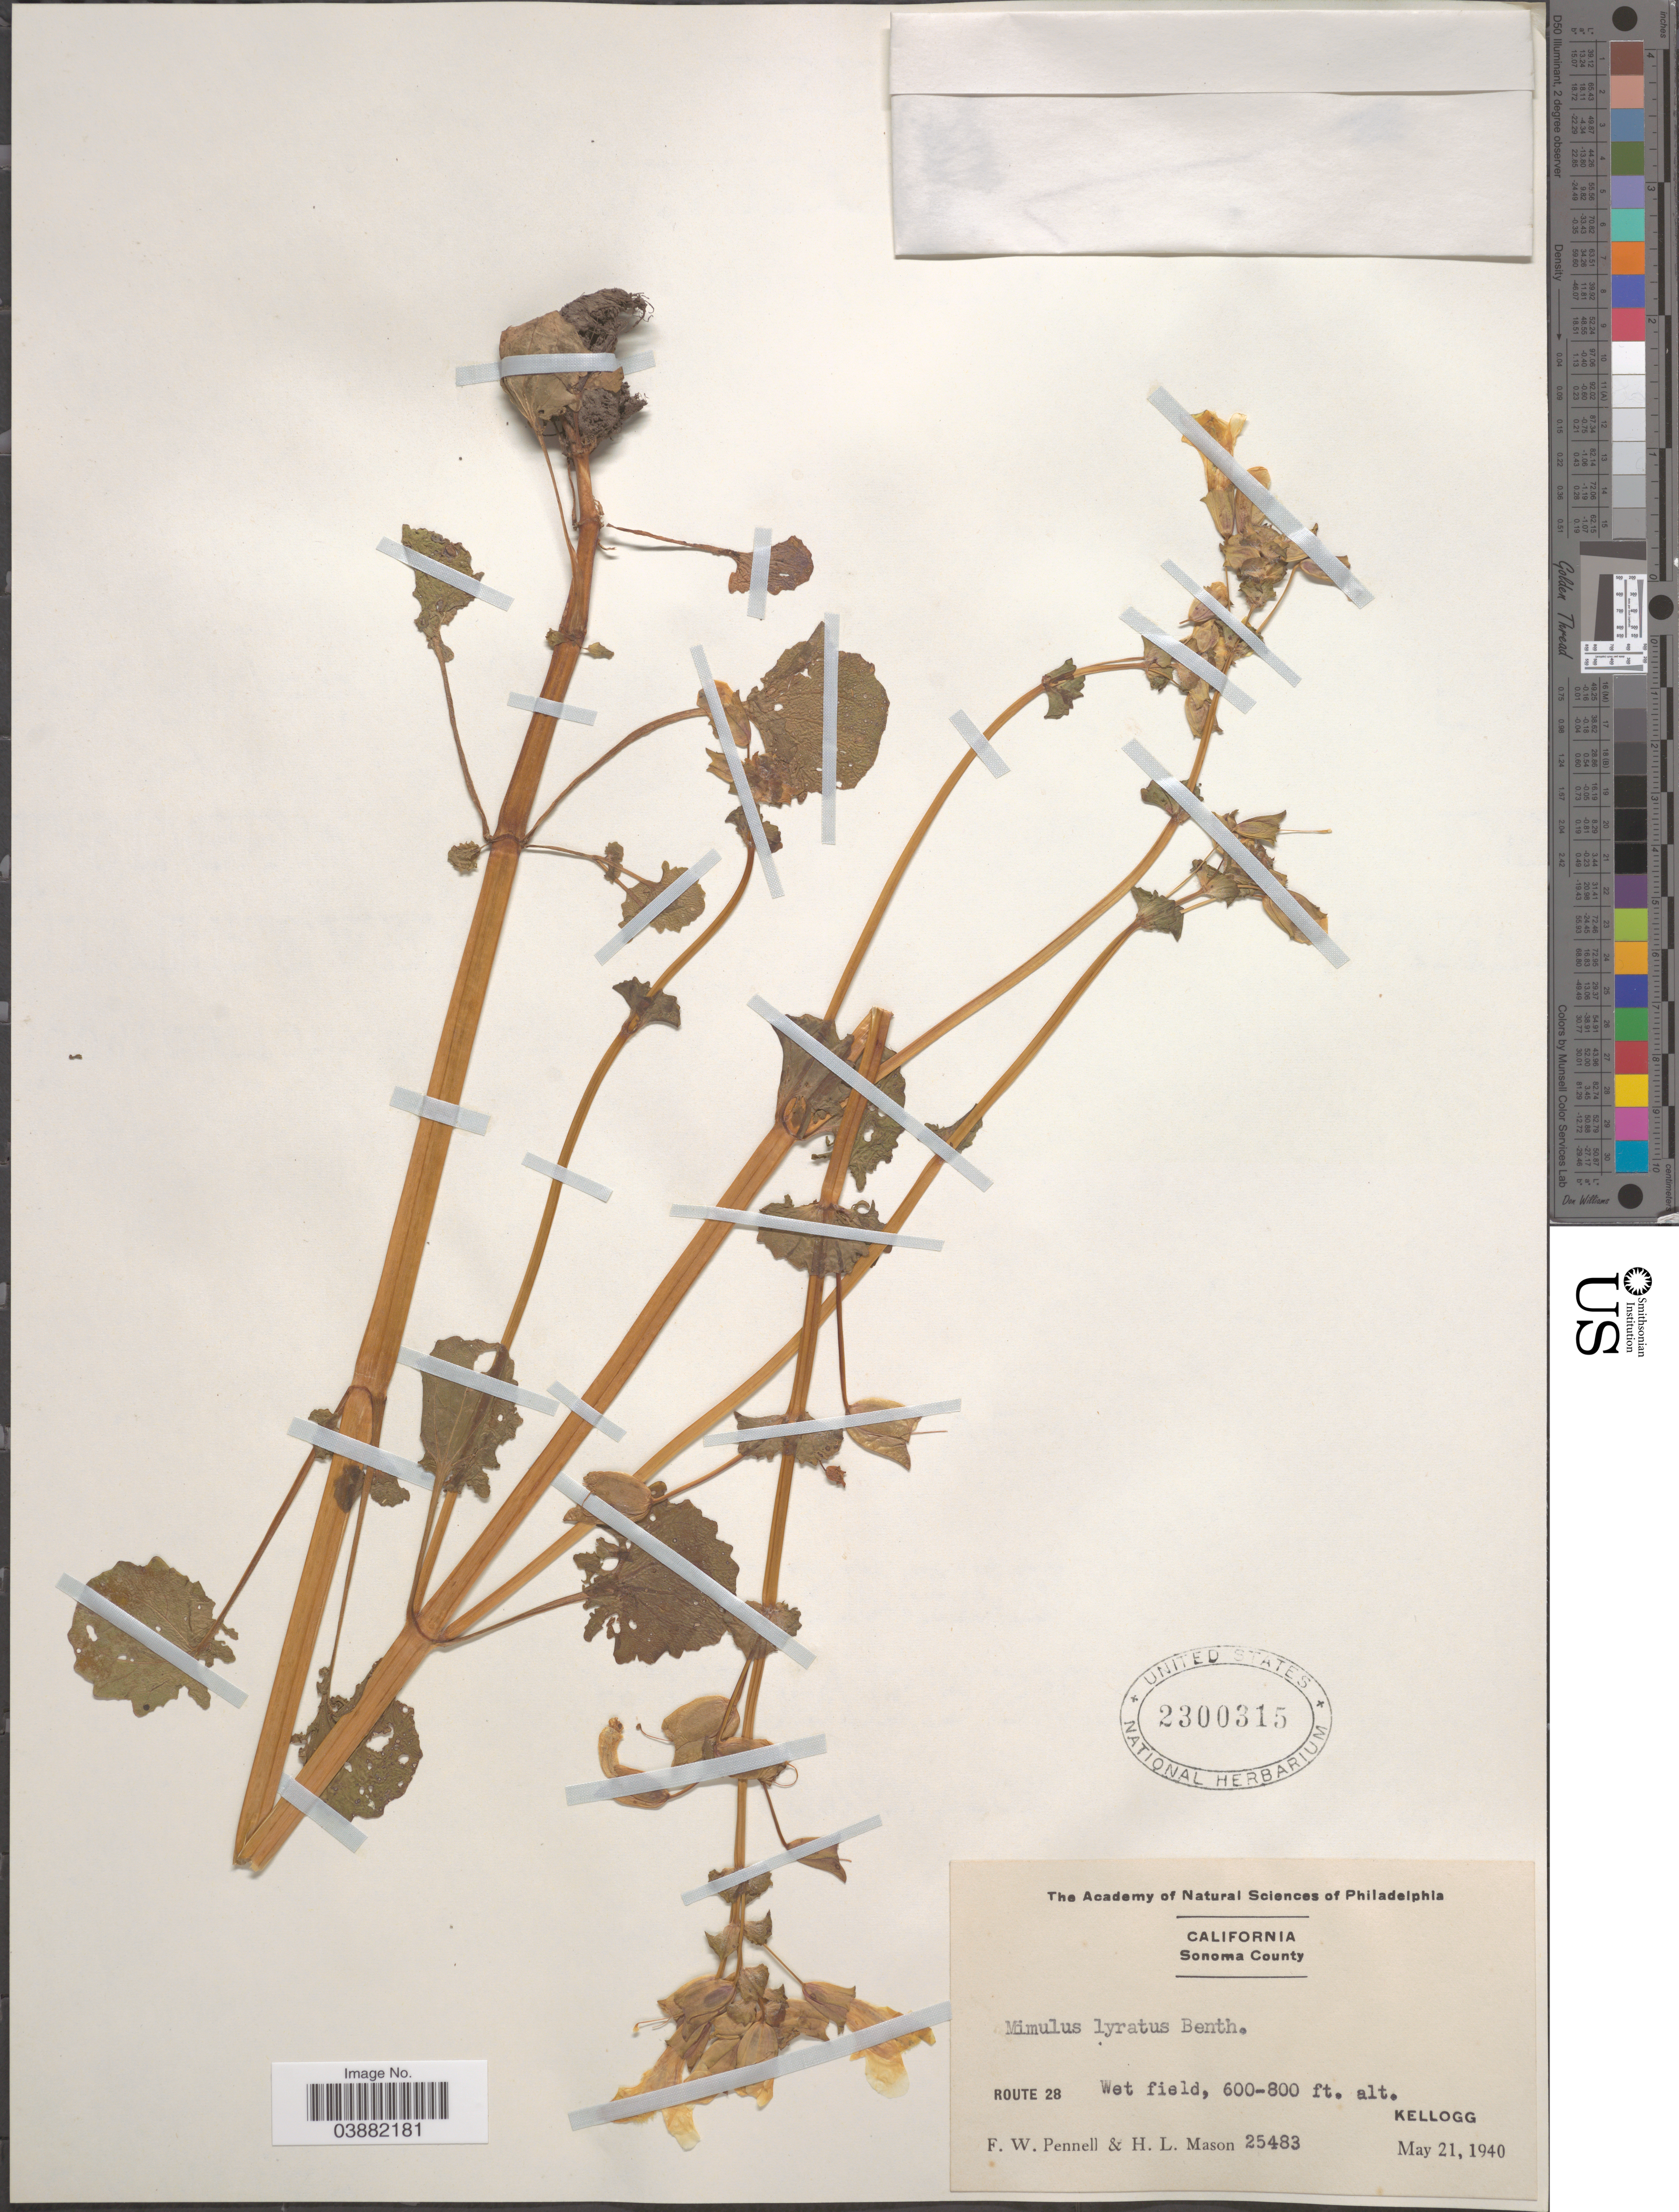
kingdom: Plantae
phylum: Tracheophyta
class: Magnoliopsida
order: Lamiales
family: Phrymaceae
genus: Mimulus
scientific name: Mimulus lyratus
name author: Benth.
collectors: F. W. Pennell & H. L. Mason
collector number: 25483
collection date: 1940-05-21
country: United States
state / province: California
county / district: Sonoma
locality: Sonoma County. Route 28. Kellogg.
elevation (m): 183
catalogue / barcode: US 2300315